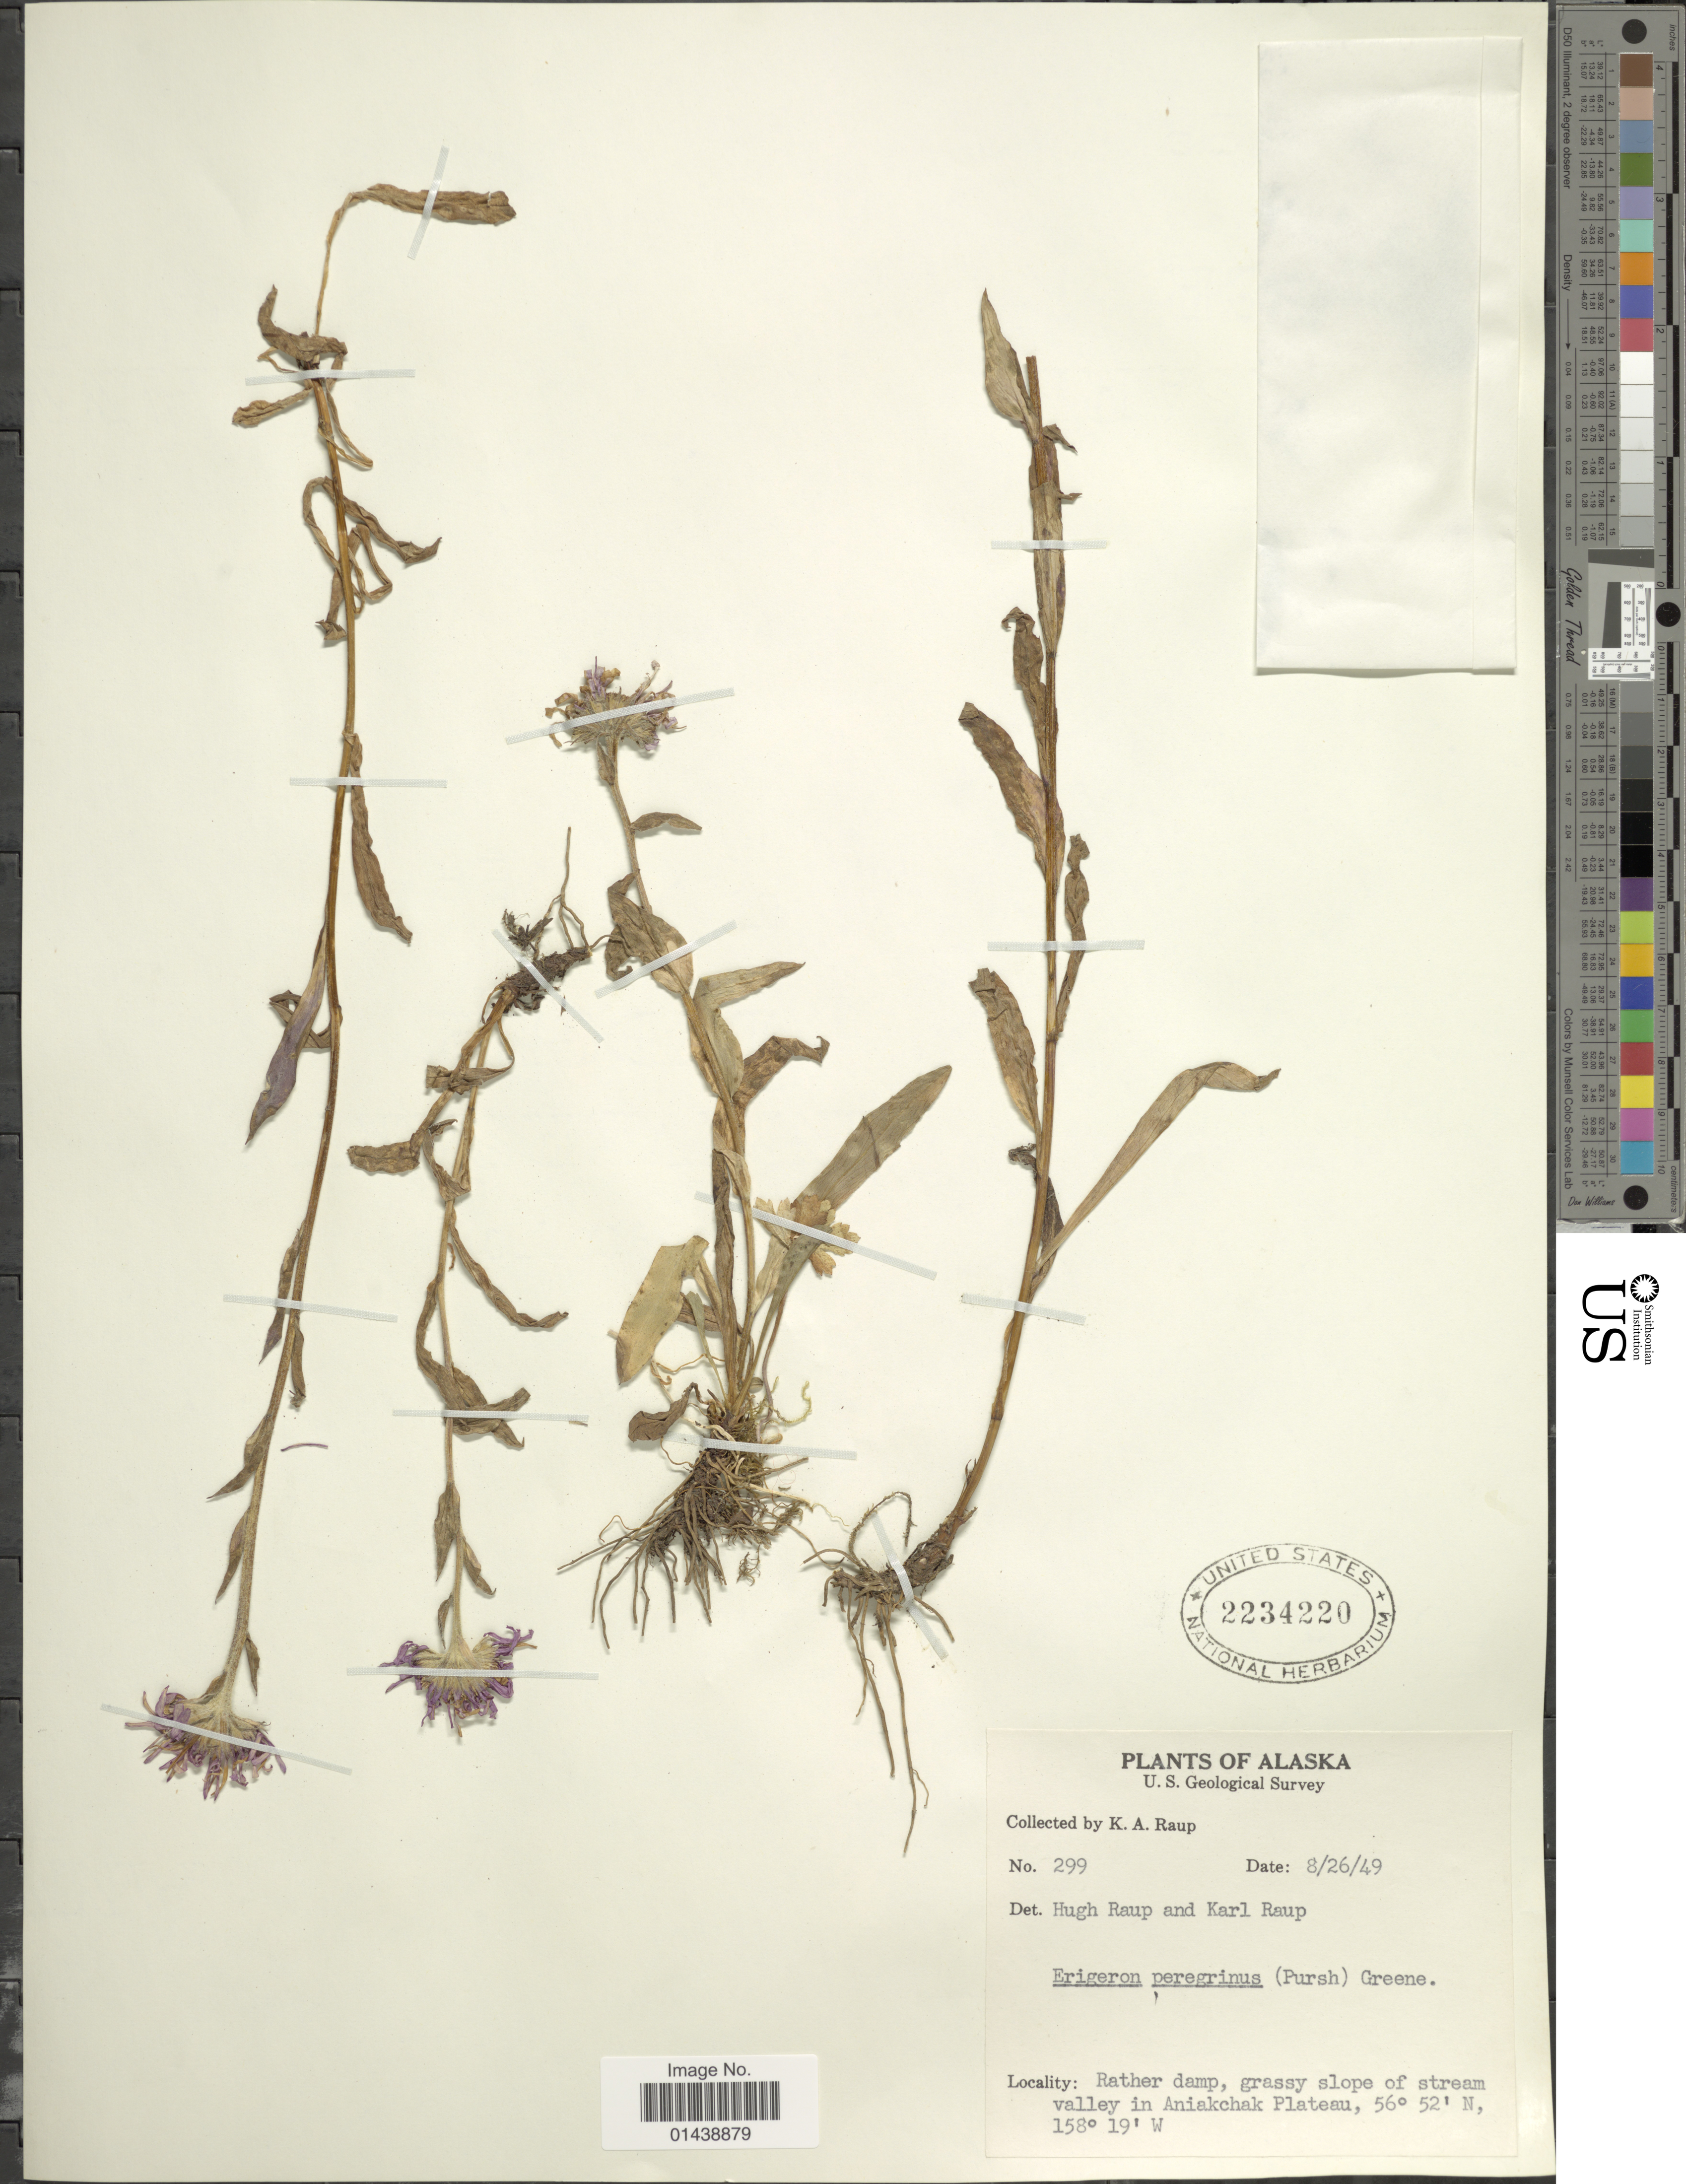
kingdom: Plantae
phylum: Tracheophyta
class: Magnoliopsida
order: Asterales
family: Asteraceae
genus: Erigeron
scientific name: Erigeron peregrinus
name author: (Banks ex Pursh) Greene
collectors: K. Raup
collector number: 299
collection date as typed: Transcribed d/m/y: 26/8/49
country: United States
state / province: Alaska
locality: Stream valley in Aniakchak Plateau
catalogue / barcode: US 2234220